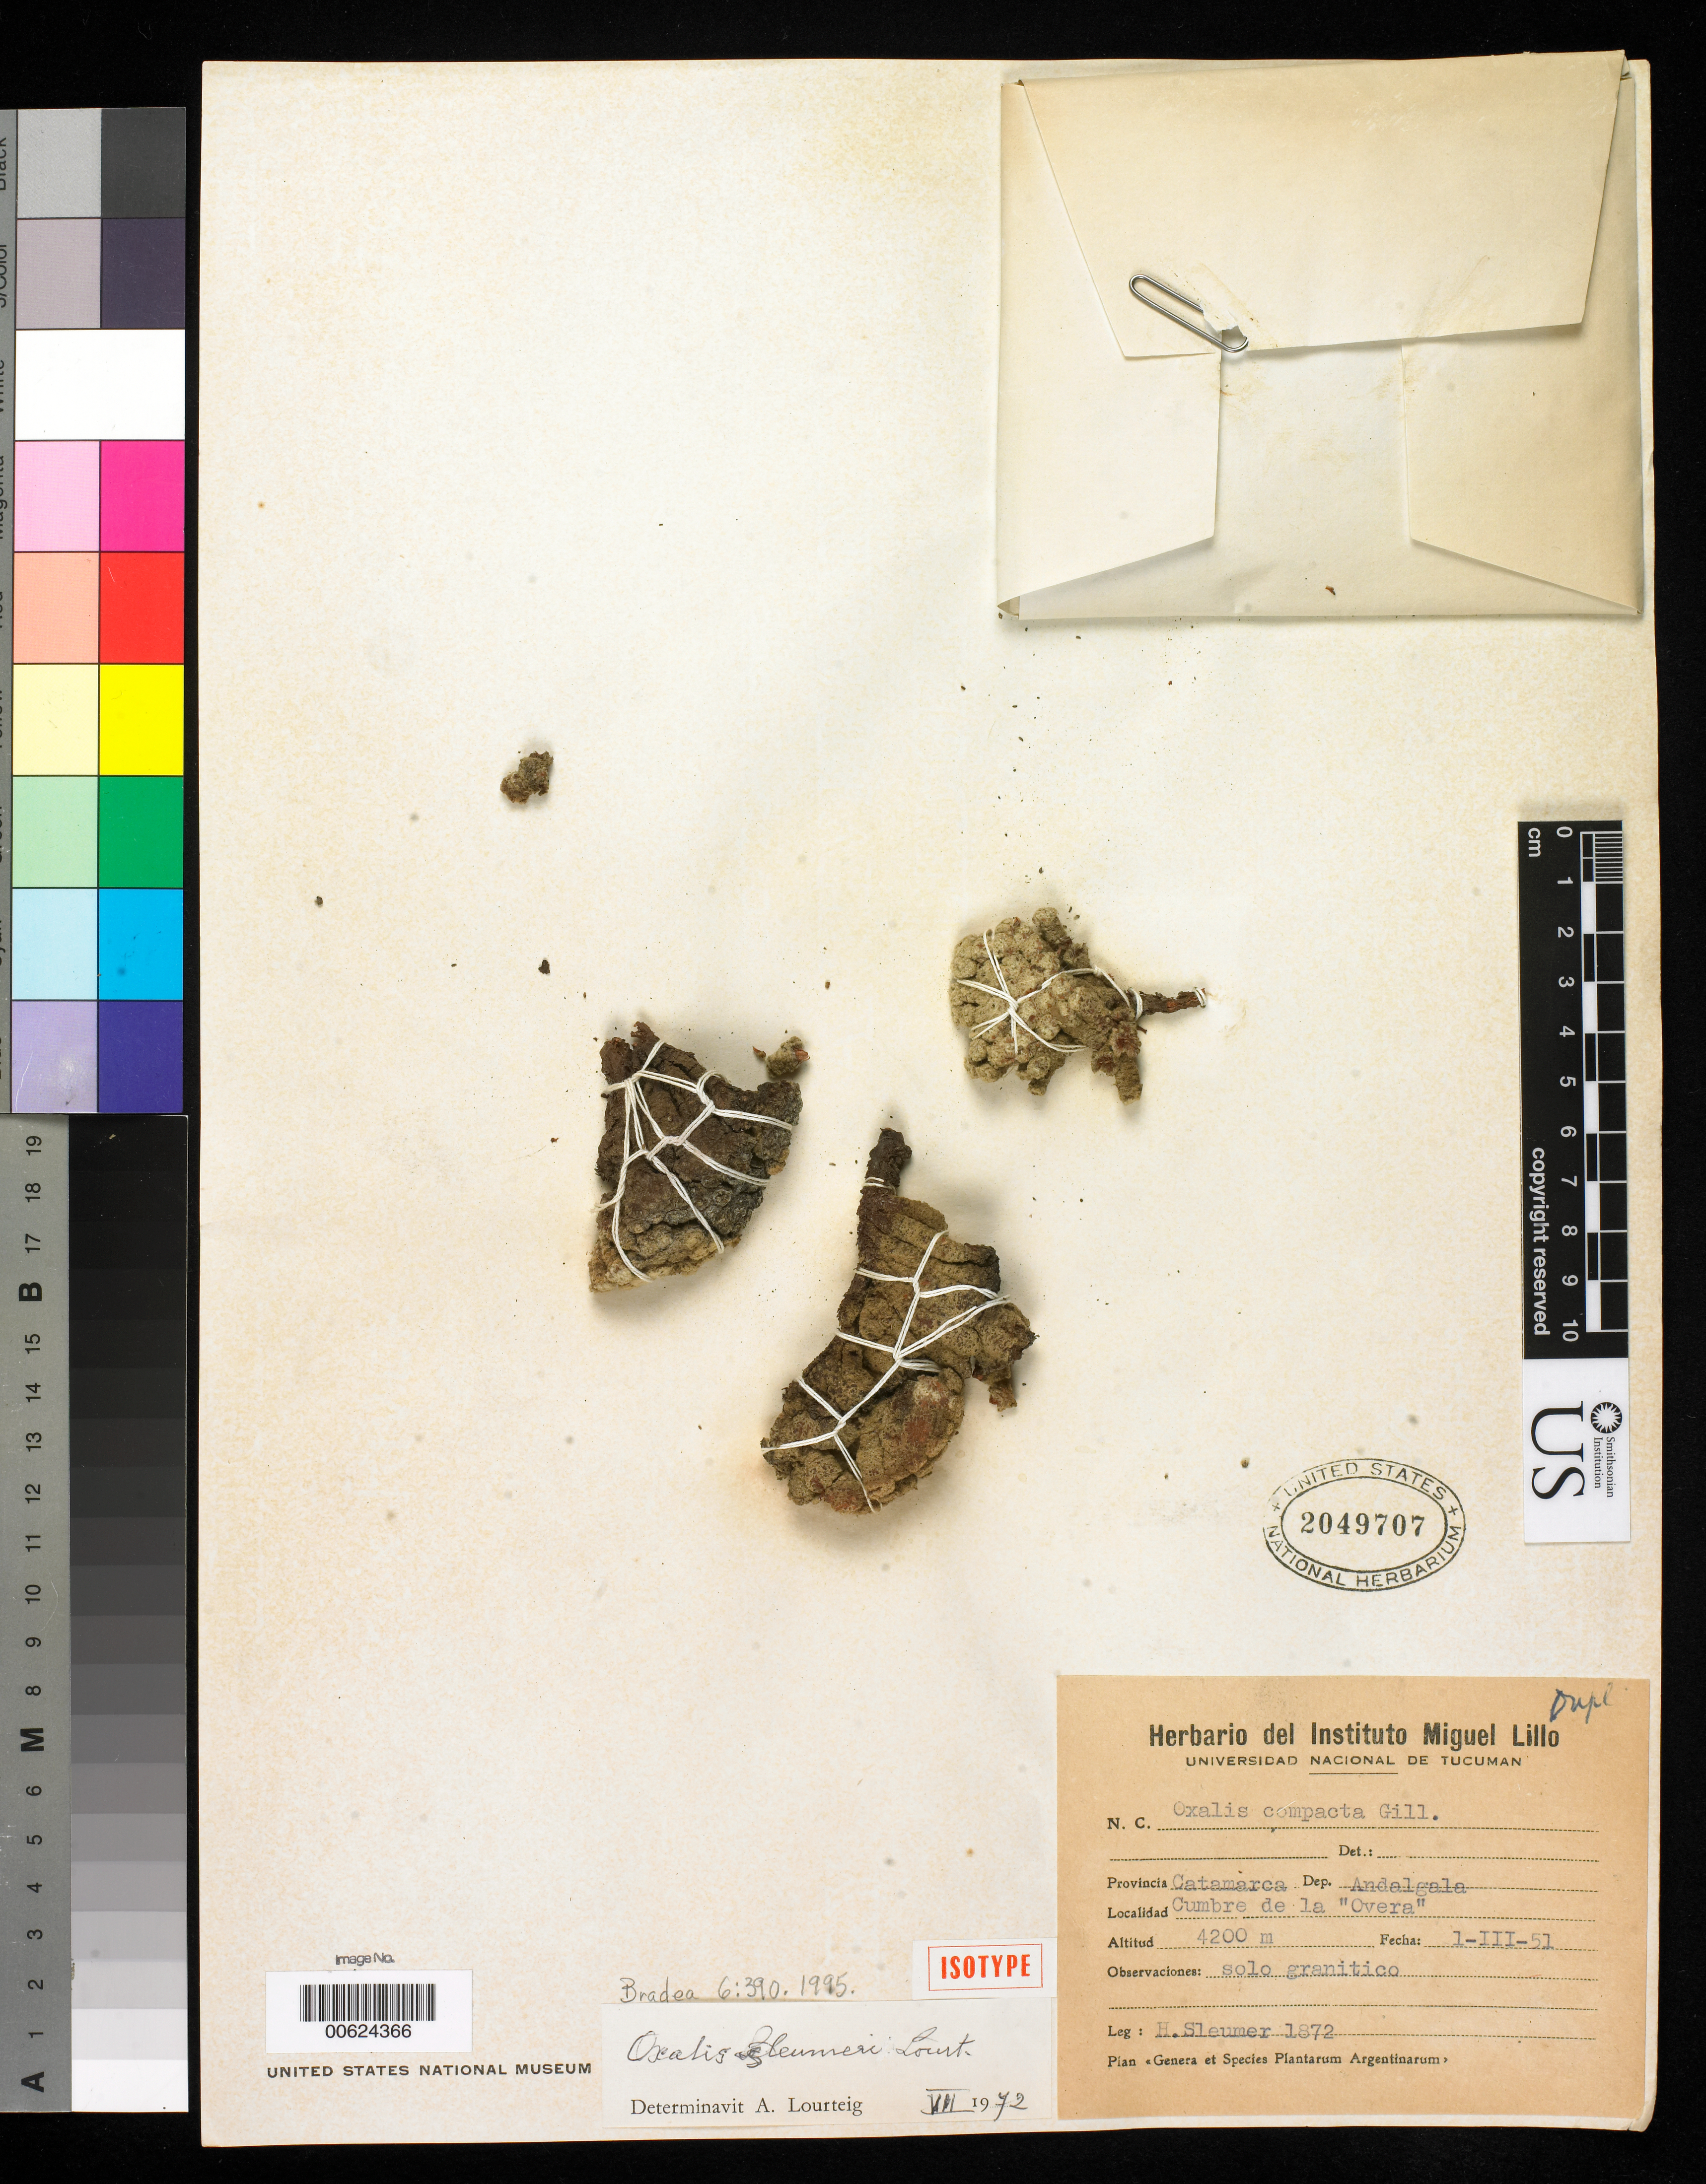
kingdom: Plantae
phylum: Tracheophyta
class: Magnoliopsida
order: Oxalidales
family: Oxalidaceae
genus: Oxalis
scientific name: Oxalis sleumeri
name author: Lourtieg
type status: Isotype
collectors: H. O. Sleumer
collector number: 1872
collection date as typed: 01 Mar 1951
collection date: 1951-03-01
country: Argentina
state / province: Catamarca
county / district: Andalgalá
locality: Cumbre de la Overa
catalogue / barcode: US 2049707